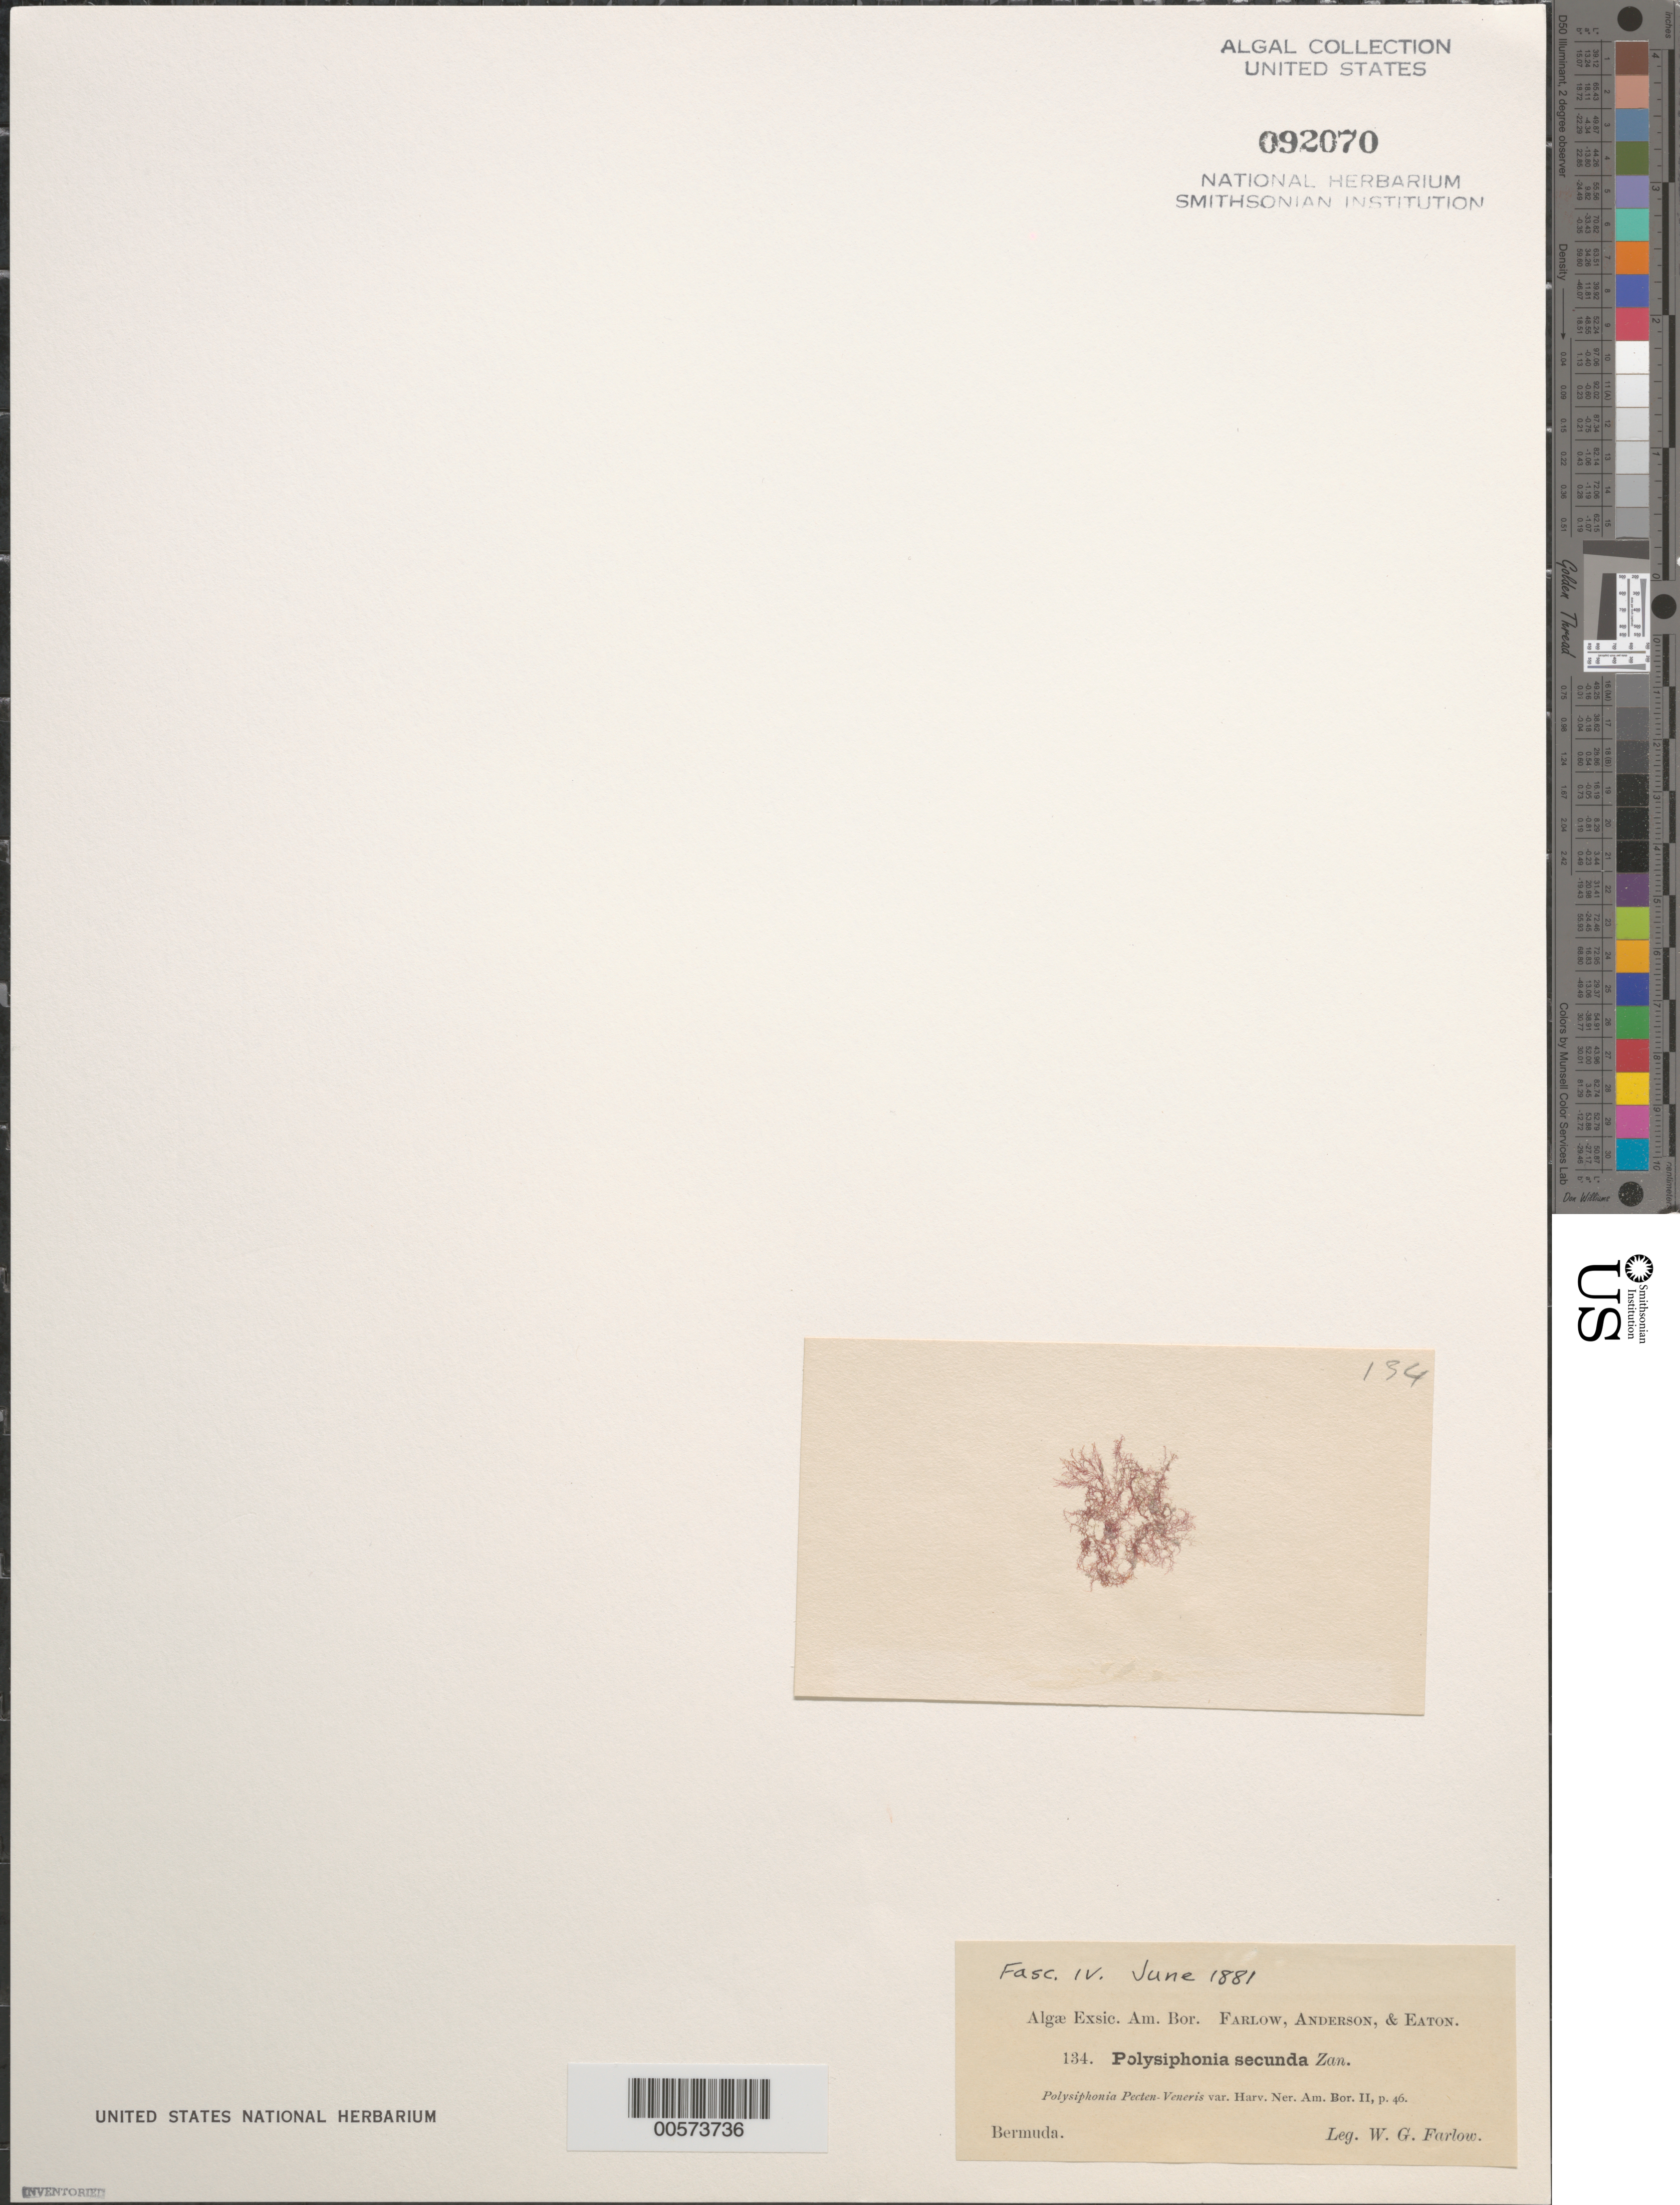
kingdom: Plantae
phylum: Rhodophyta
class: Florideophyceae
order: Ceramiales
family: Rhodomelaceae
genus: Herposiphonia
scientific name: Herposiphonia secunda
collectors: W. G. Farlow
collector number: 134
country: Bermuda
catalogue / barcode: US 92070